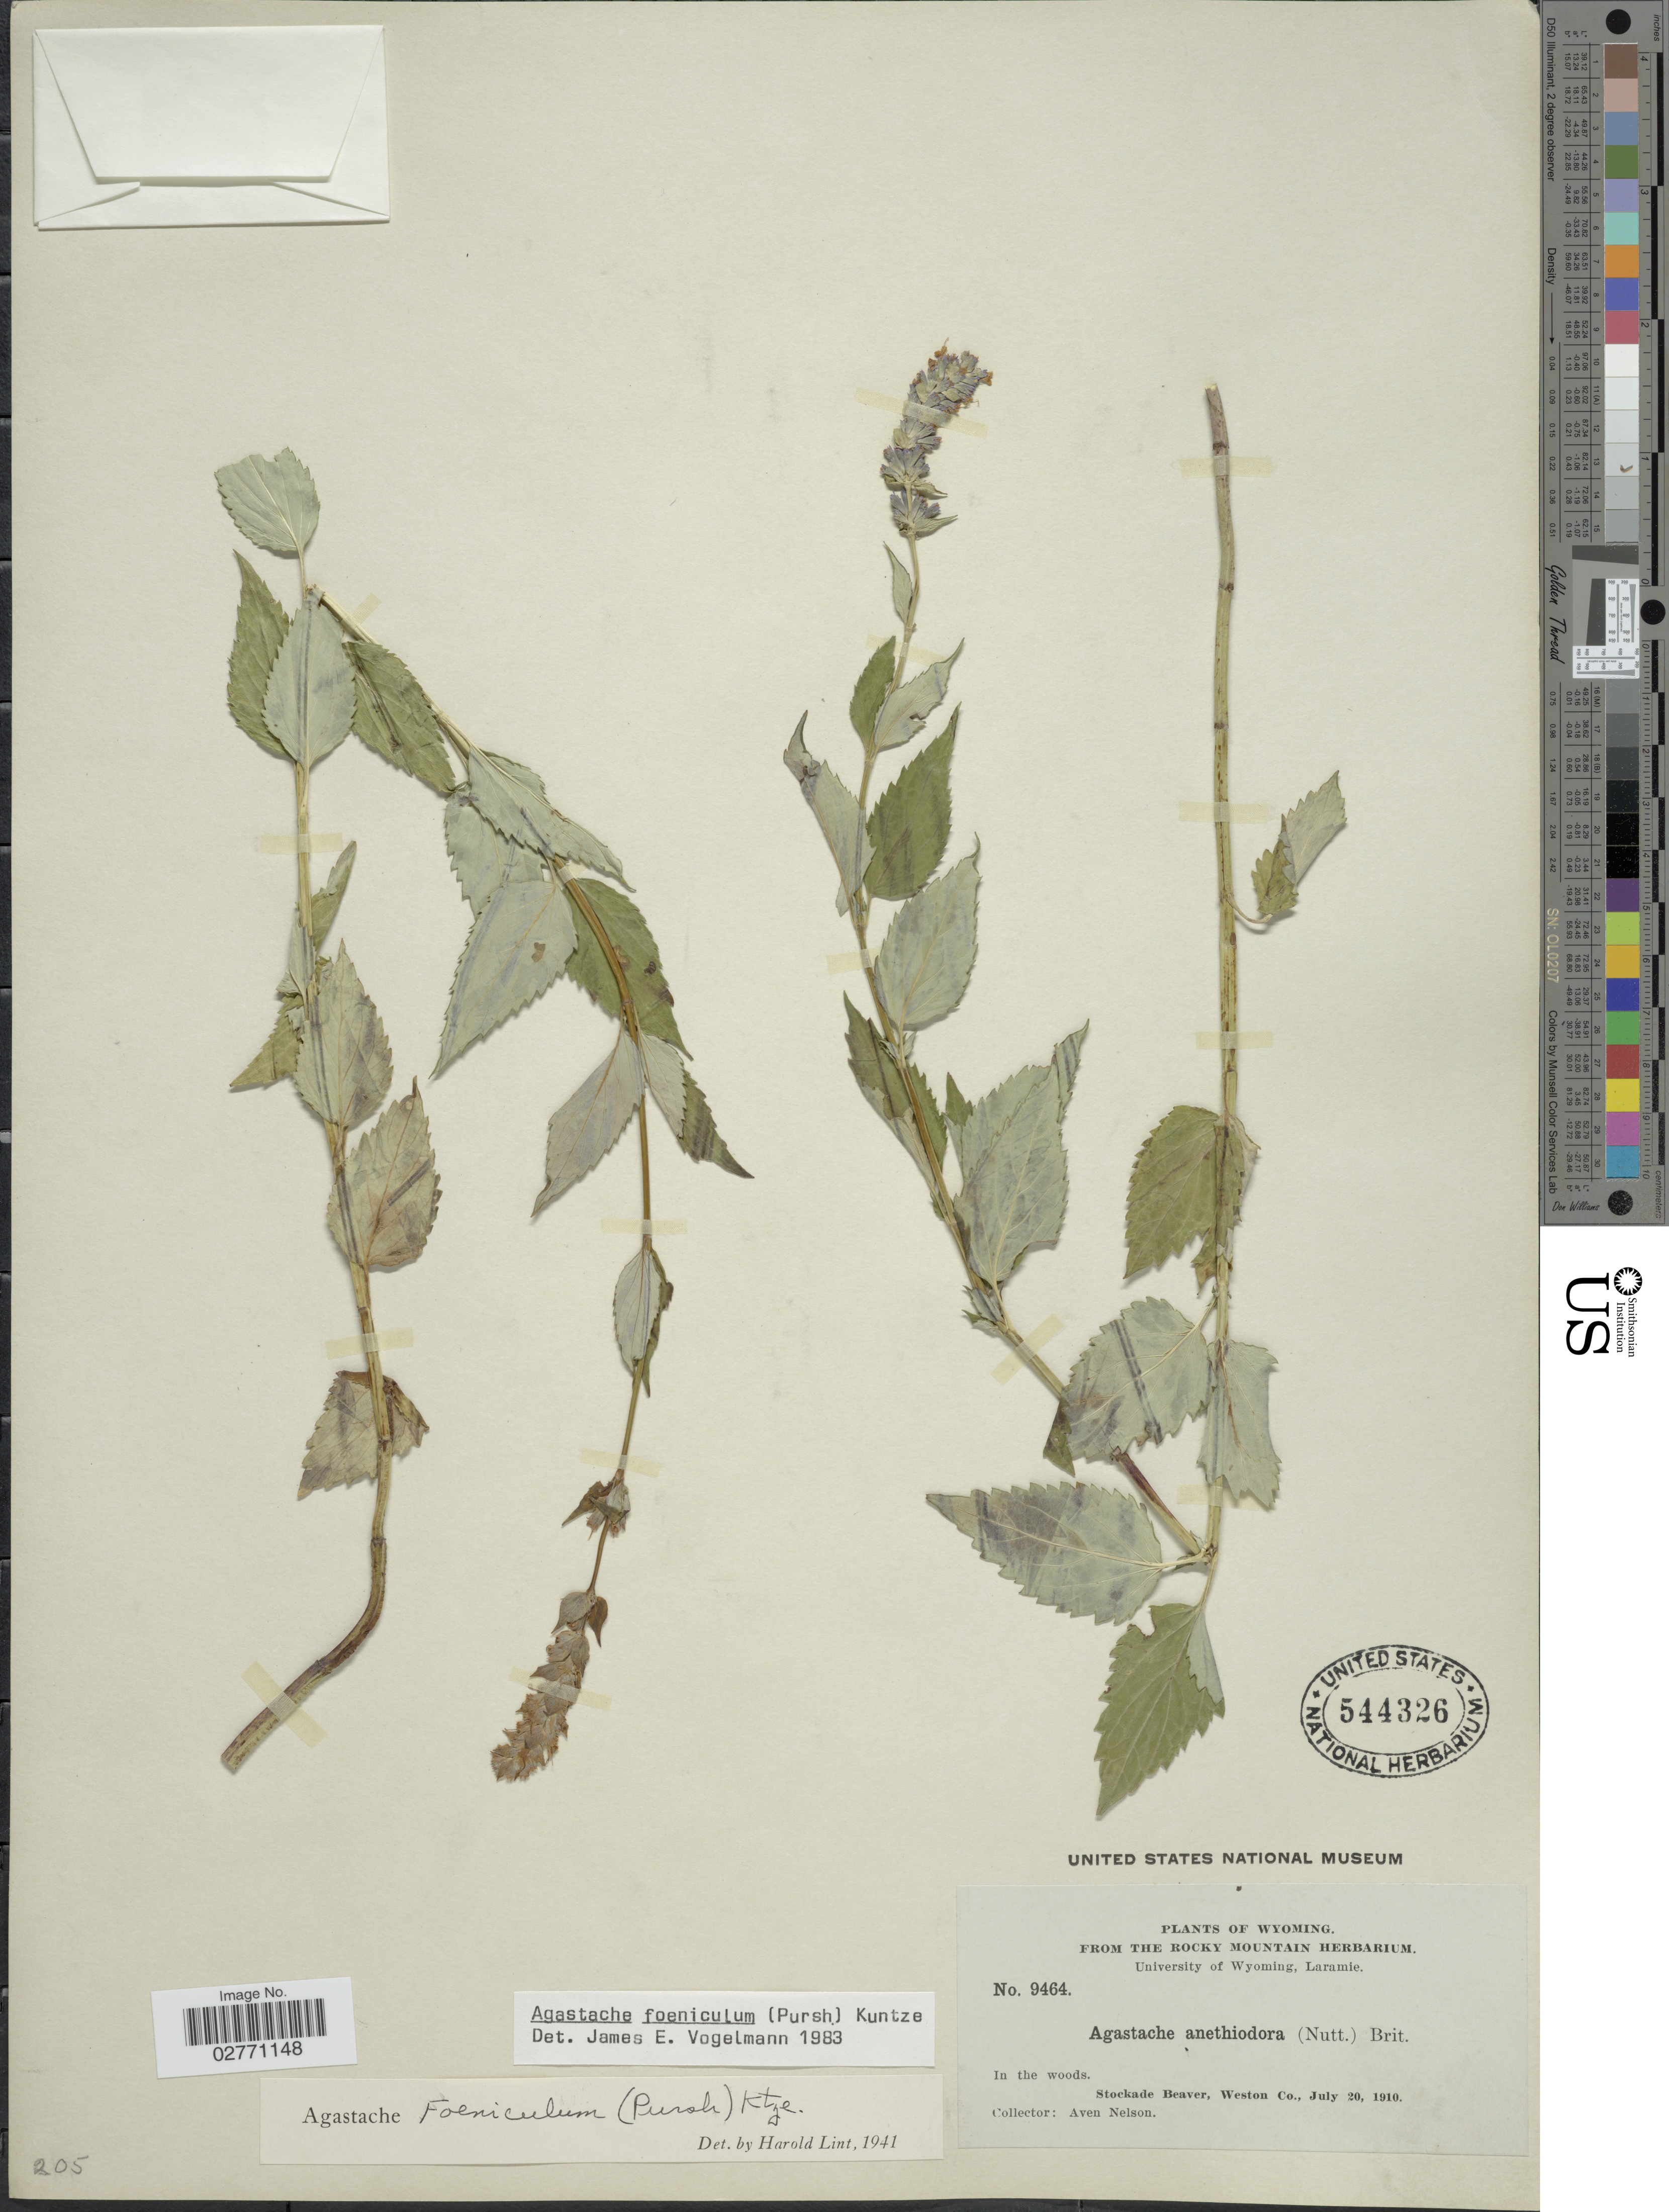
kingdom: Plantae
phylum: Tracheophyta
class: Magnoliopsida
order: Lamiales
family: Lamiaceae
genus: Agastache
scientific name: Agastache foeniculum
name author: (Pursh) Kuntze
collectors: A. Nelson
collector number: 9464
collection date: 1910-07-20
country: United States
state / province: Wyoming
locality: Stockade Beaver, Weston Co.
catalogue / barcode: US 544326